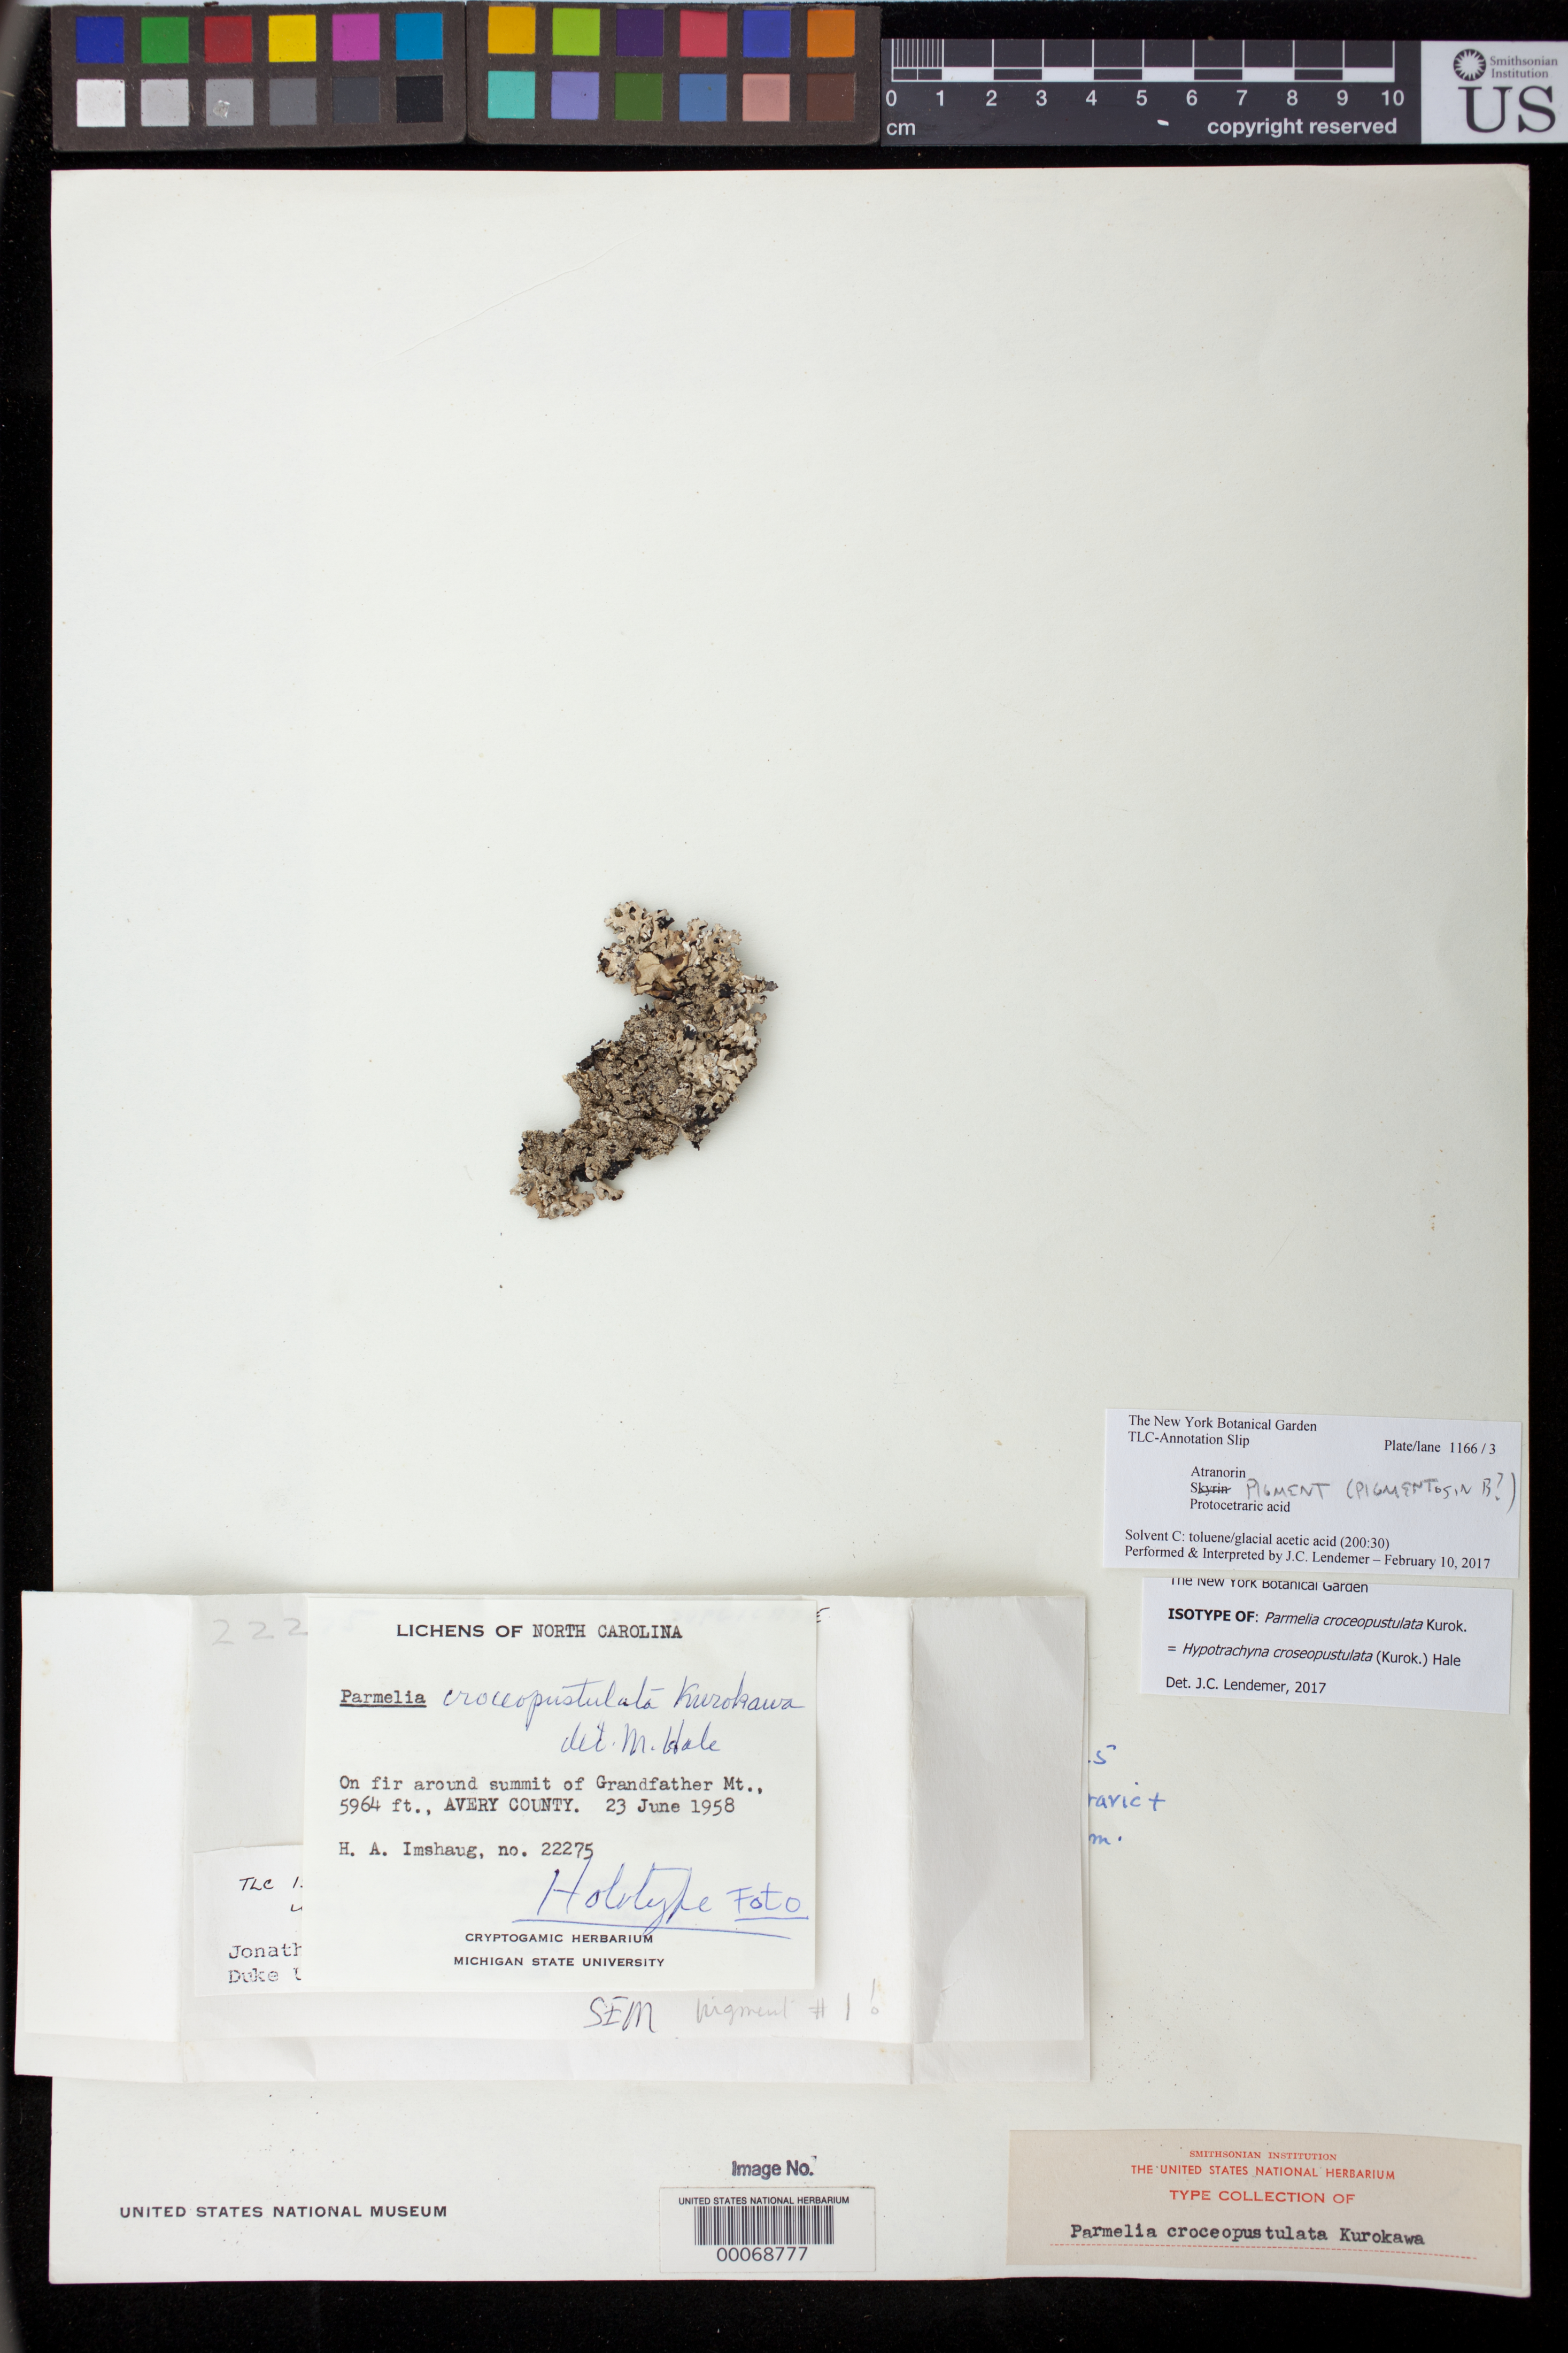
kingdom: Fungi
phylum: Ascomycota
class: Lecanoromycetes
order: Lecanorales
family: Parmeliaceae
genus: Parmelia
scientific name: Parmelia croceopustulata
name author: Kurok. in Hale & Kurok.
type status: Isotype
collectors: H. A. Imshaug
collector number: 22275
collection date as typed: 23 Jun 1958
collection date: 1958-06-23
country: United States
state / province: North Carolina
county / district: Avery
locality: Around summit of Grandfather Mt.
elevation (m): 1818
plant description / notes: Annotated as "Holotype" but according to protologue, "Type in Michigan State University... isotype in US"